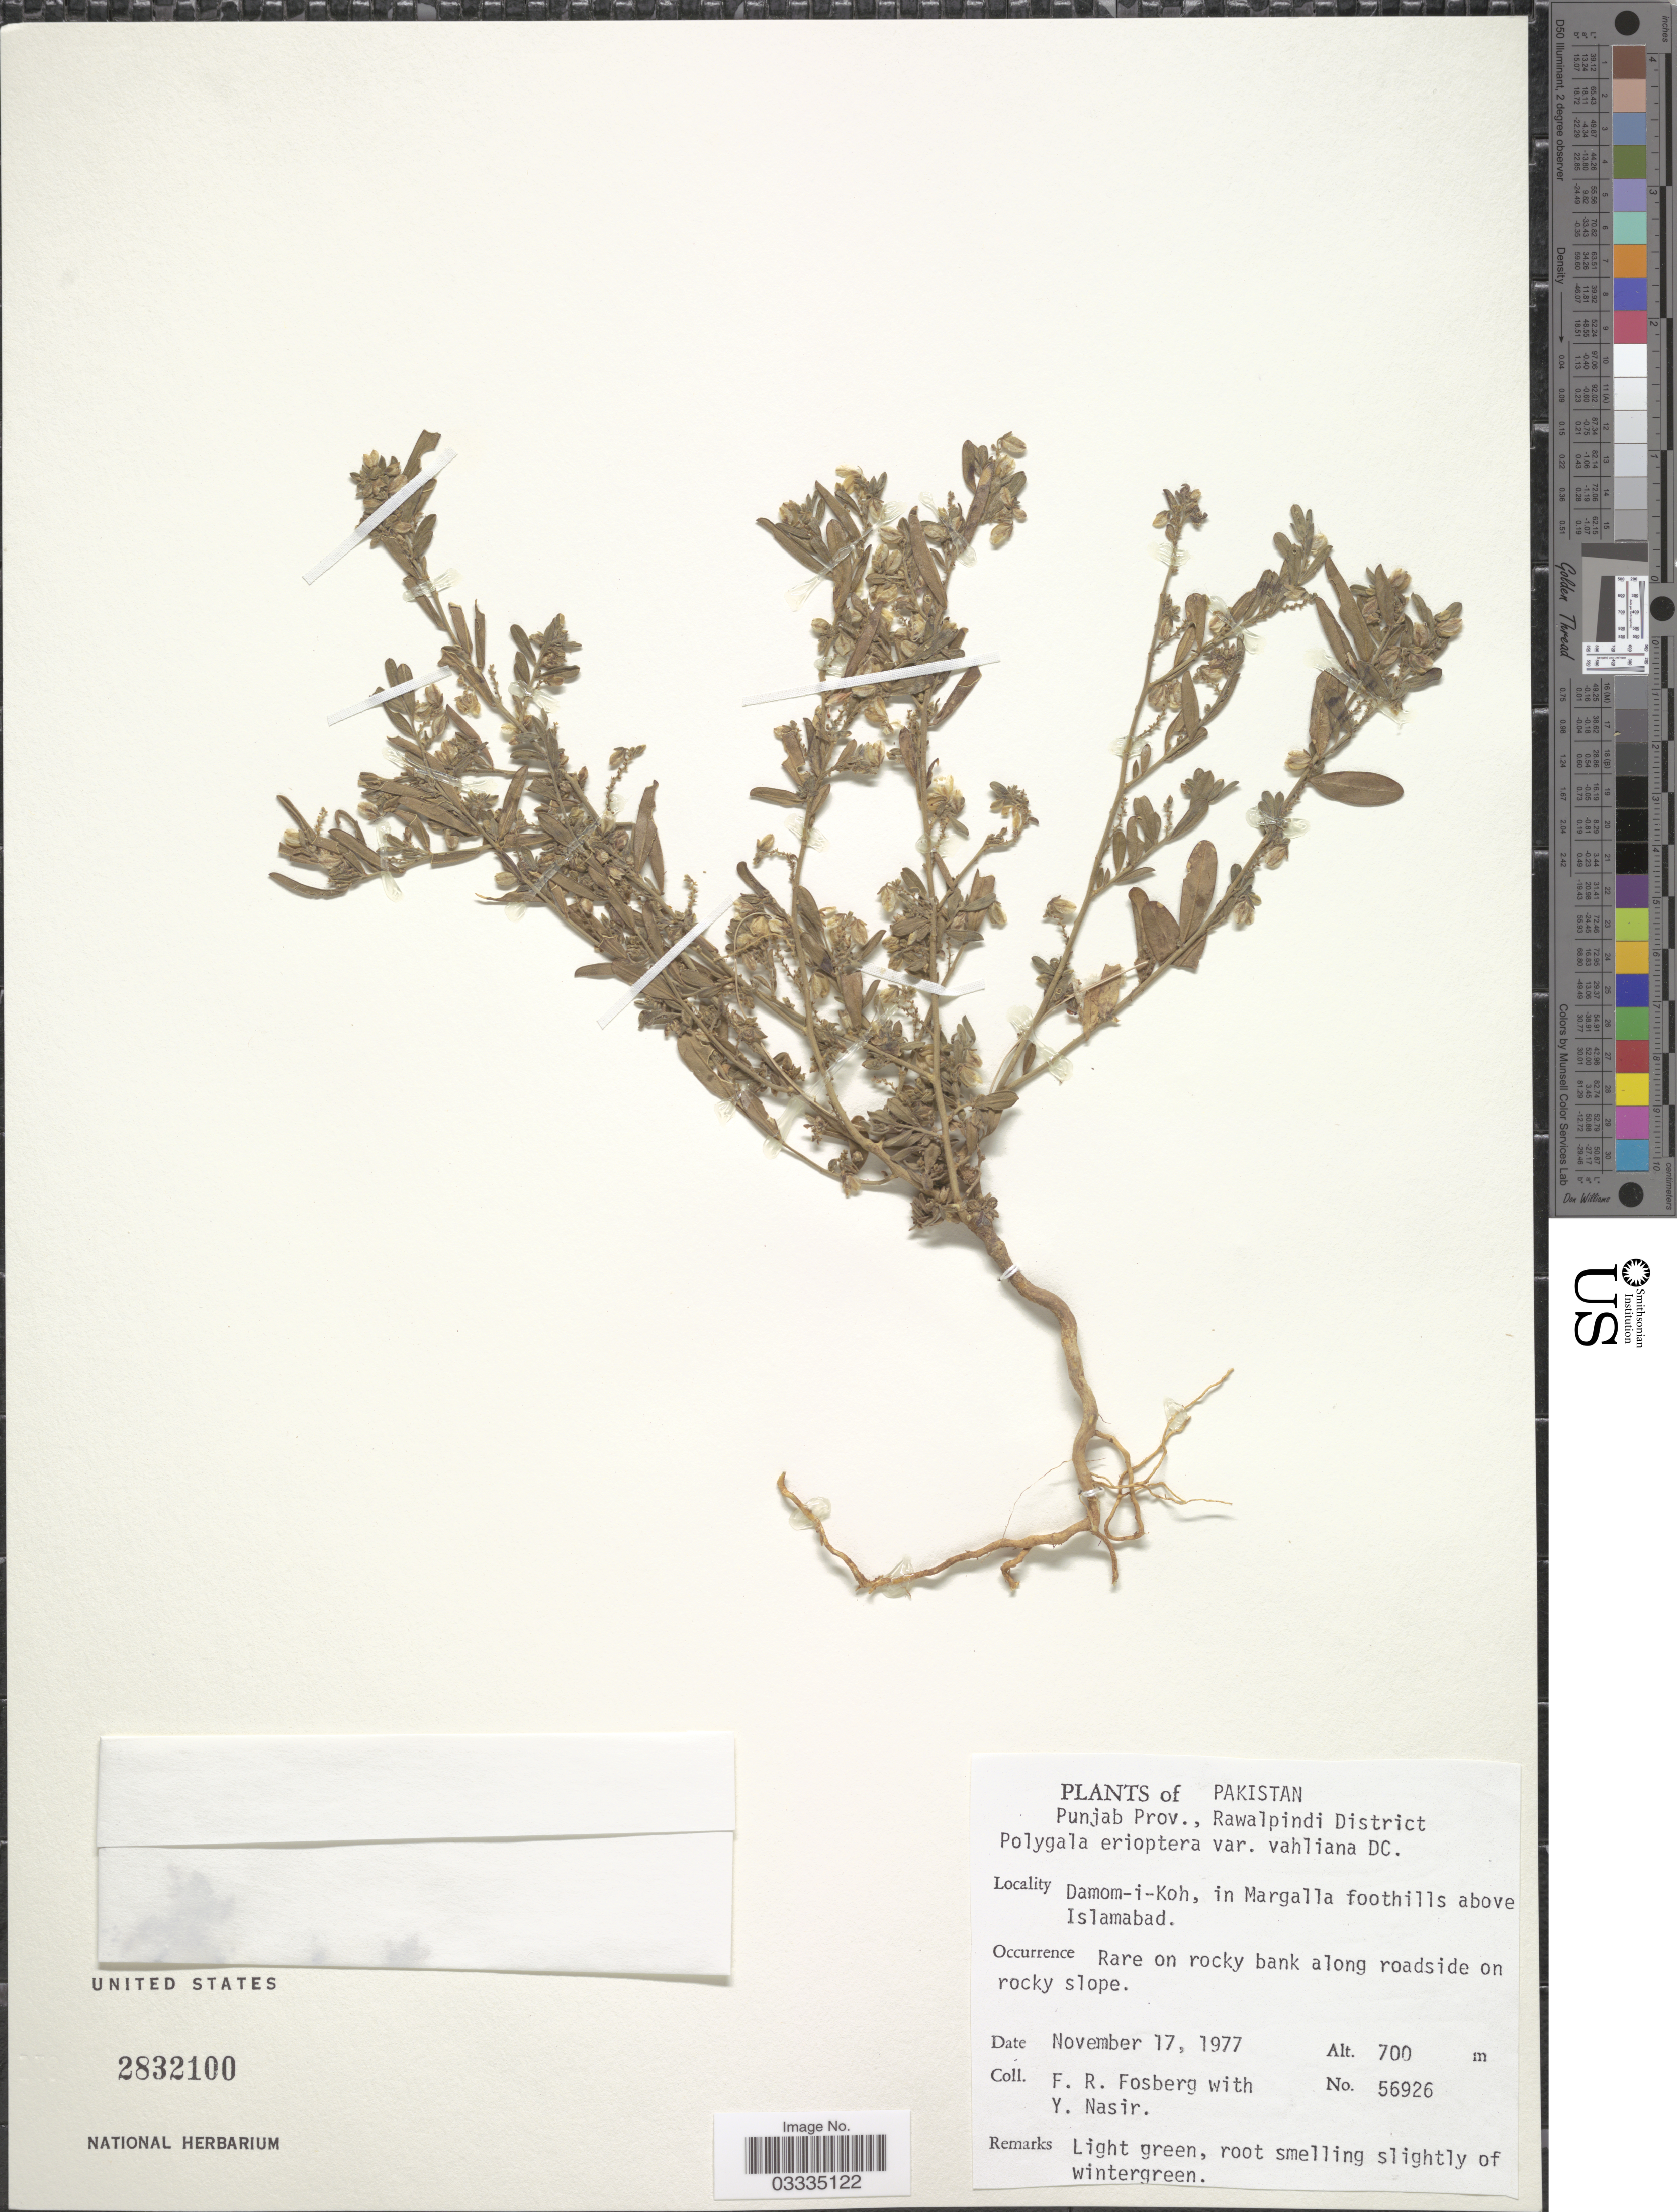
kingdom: Plantae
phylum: Tracheophyta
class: Magnoliopsida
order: Fabales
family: Polygalaceae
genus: Polygala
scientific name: Polygala erioptera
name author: DC.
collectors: F. R. Fosberg & Y. Nasir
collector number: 56926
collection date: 1977-11-17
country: Pakistan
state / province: Punjab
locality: Rawalpindi District. Damom-i-Koh, in Margalla foothills above Islamabad.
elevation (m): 700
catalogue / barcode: US 2832100